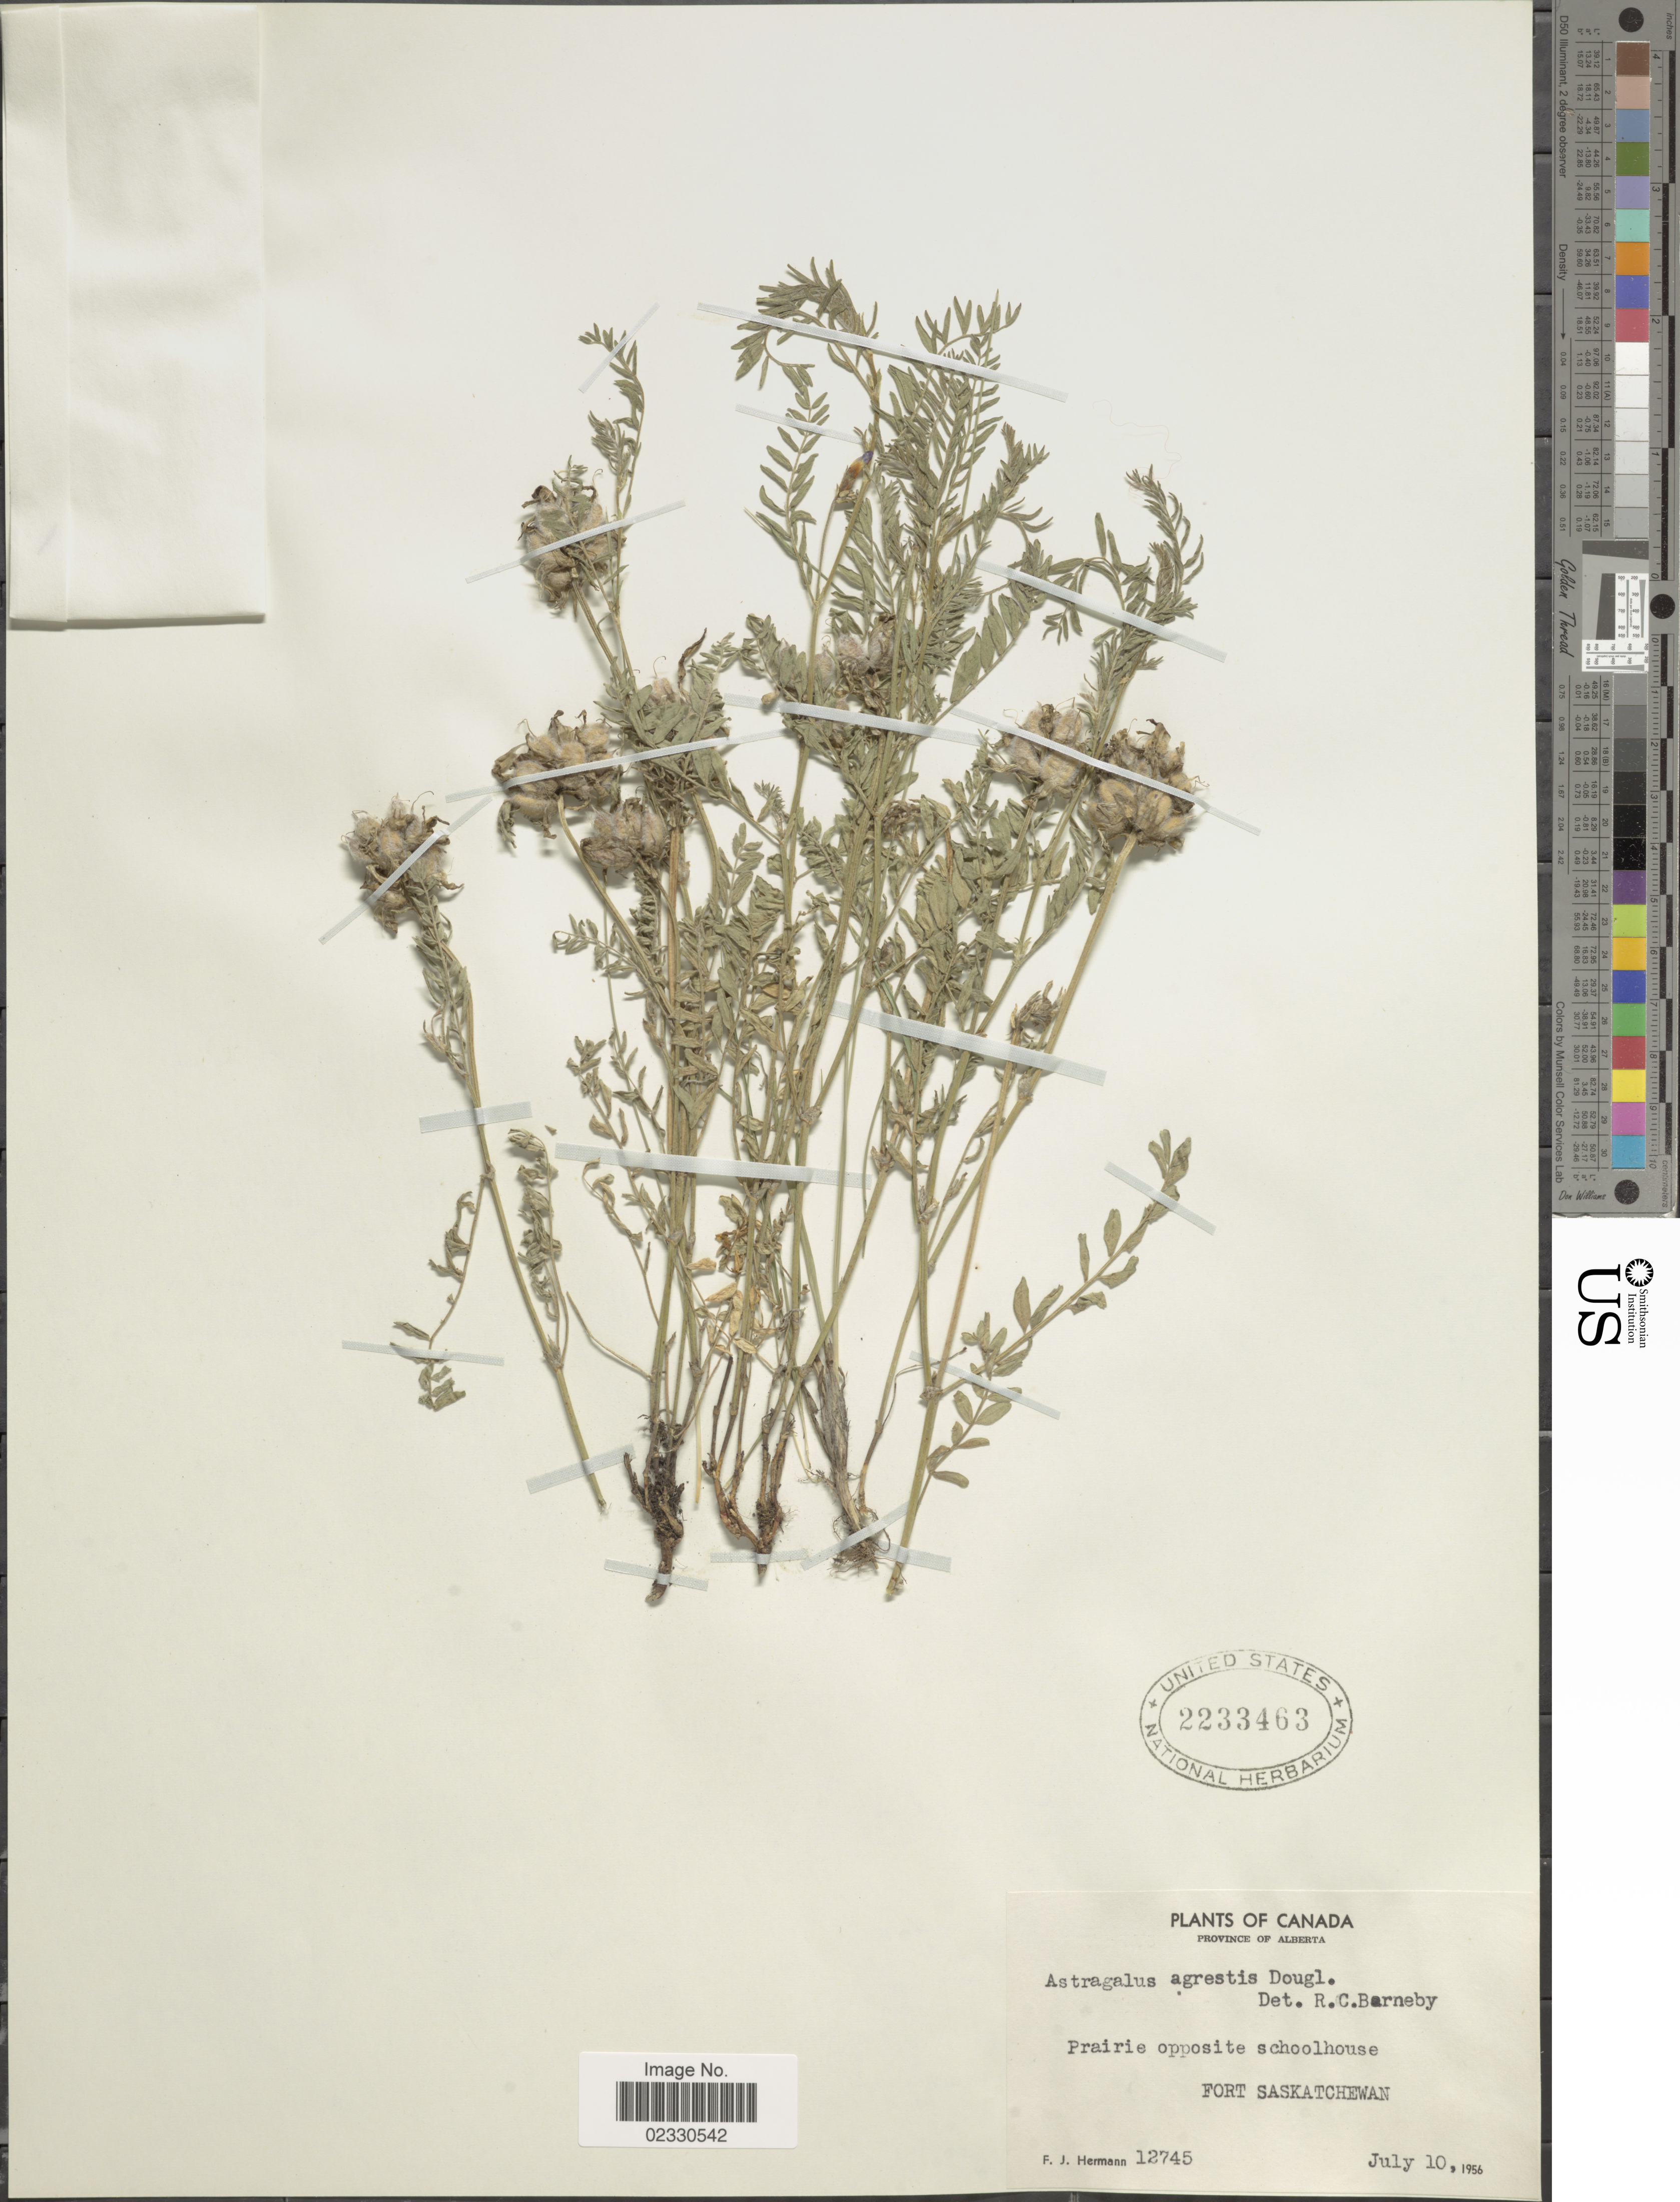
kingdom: Plantae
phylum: Tracheophyta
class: Magnoliopsida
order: Fabales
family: Fabaceae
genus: Astragalus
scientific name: Astragalus dasyglottis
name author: DC.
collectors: F. J. Hermann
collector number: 12745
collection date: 1956-07-10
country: Canada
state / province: Alberta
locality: Province of Alberta, Fort Saskatchewan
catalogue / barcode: US 2233463